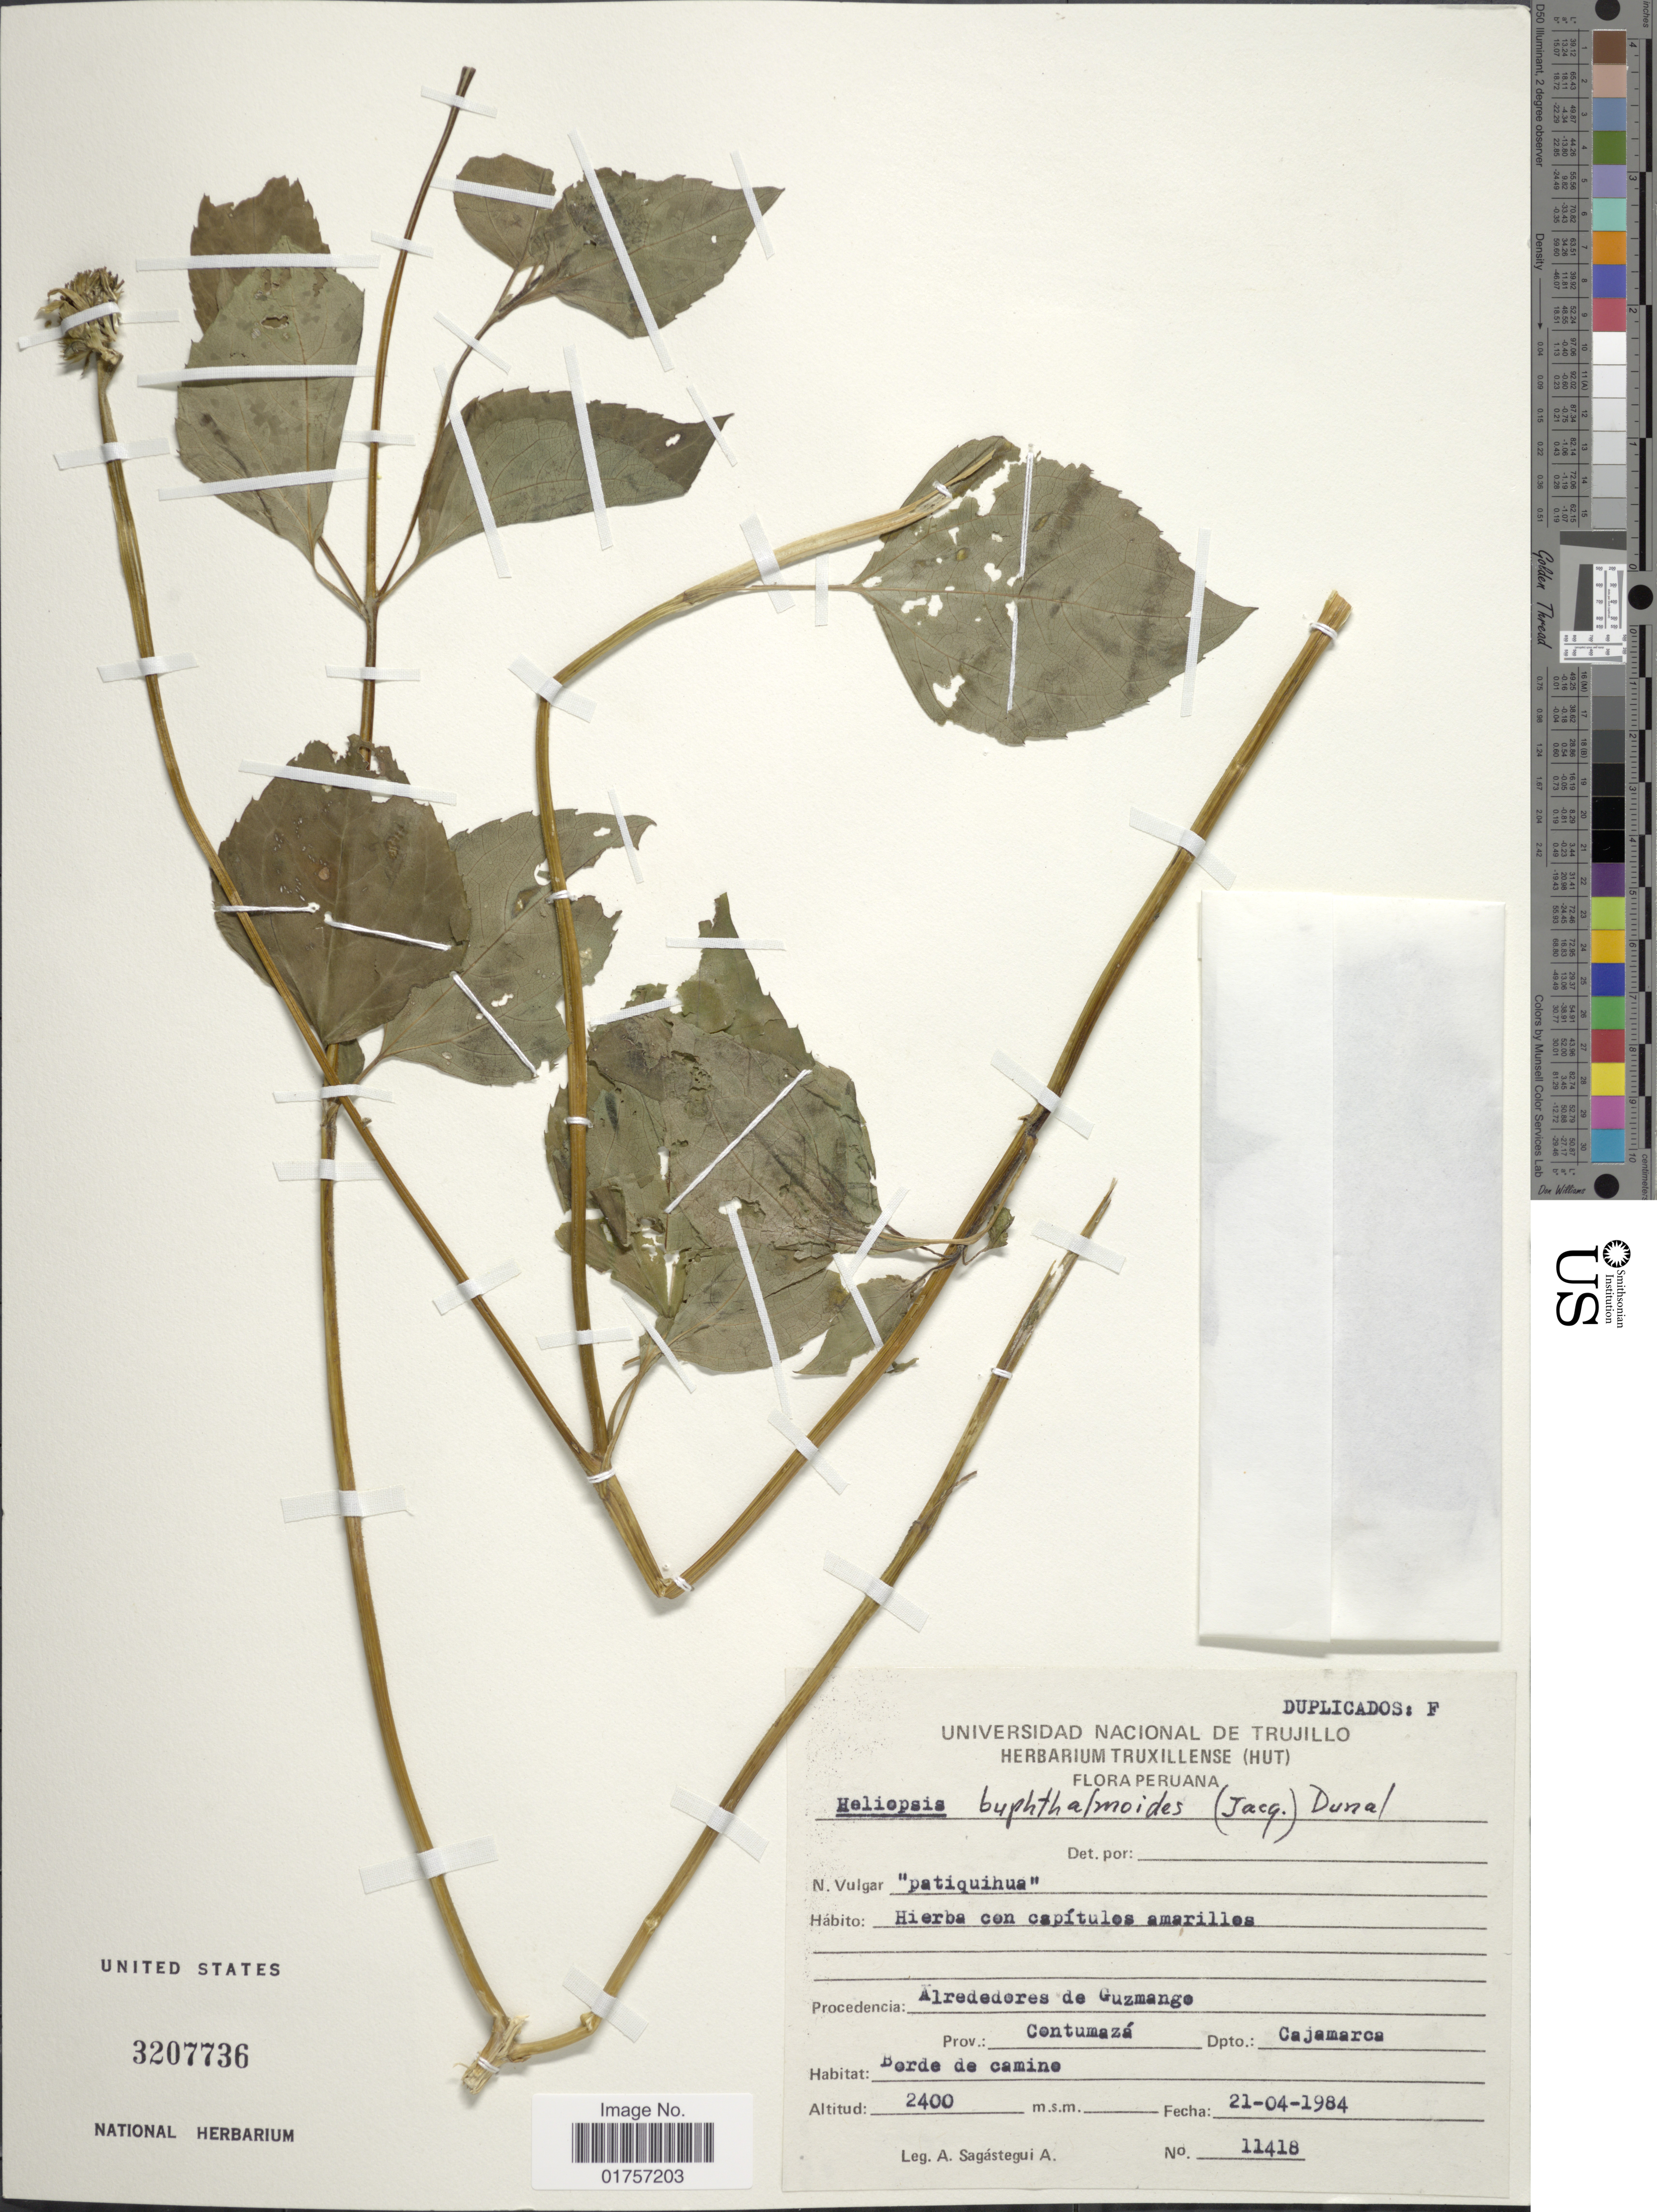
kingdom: Plantae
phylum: Tracheophyta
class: Magnoliopsida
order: Asterales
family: Asteraceae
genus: Heliopsis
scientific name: Heliopsis buphthalmoides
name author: (Jacq.) Dunal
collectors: A. Sagástegui A.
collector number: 11418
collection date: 1984-04-21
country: Peru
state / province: Cajamarca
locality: Procedencia: Alrededores de Guzmango. Prov.: Costumazá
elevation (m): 2400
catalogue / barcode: US 3207736